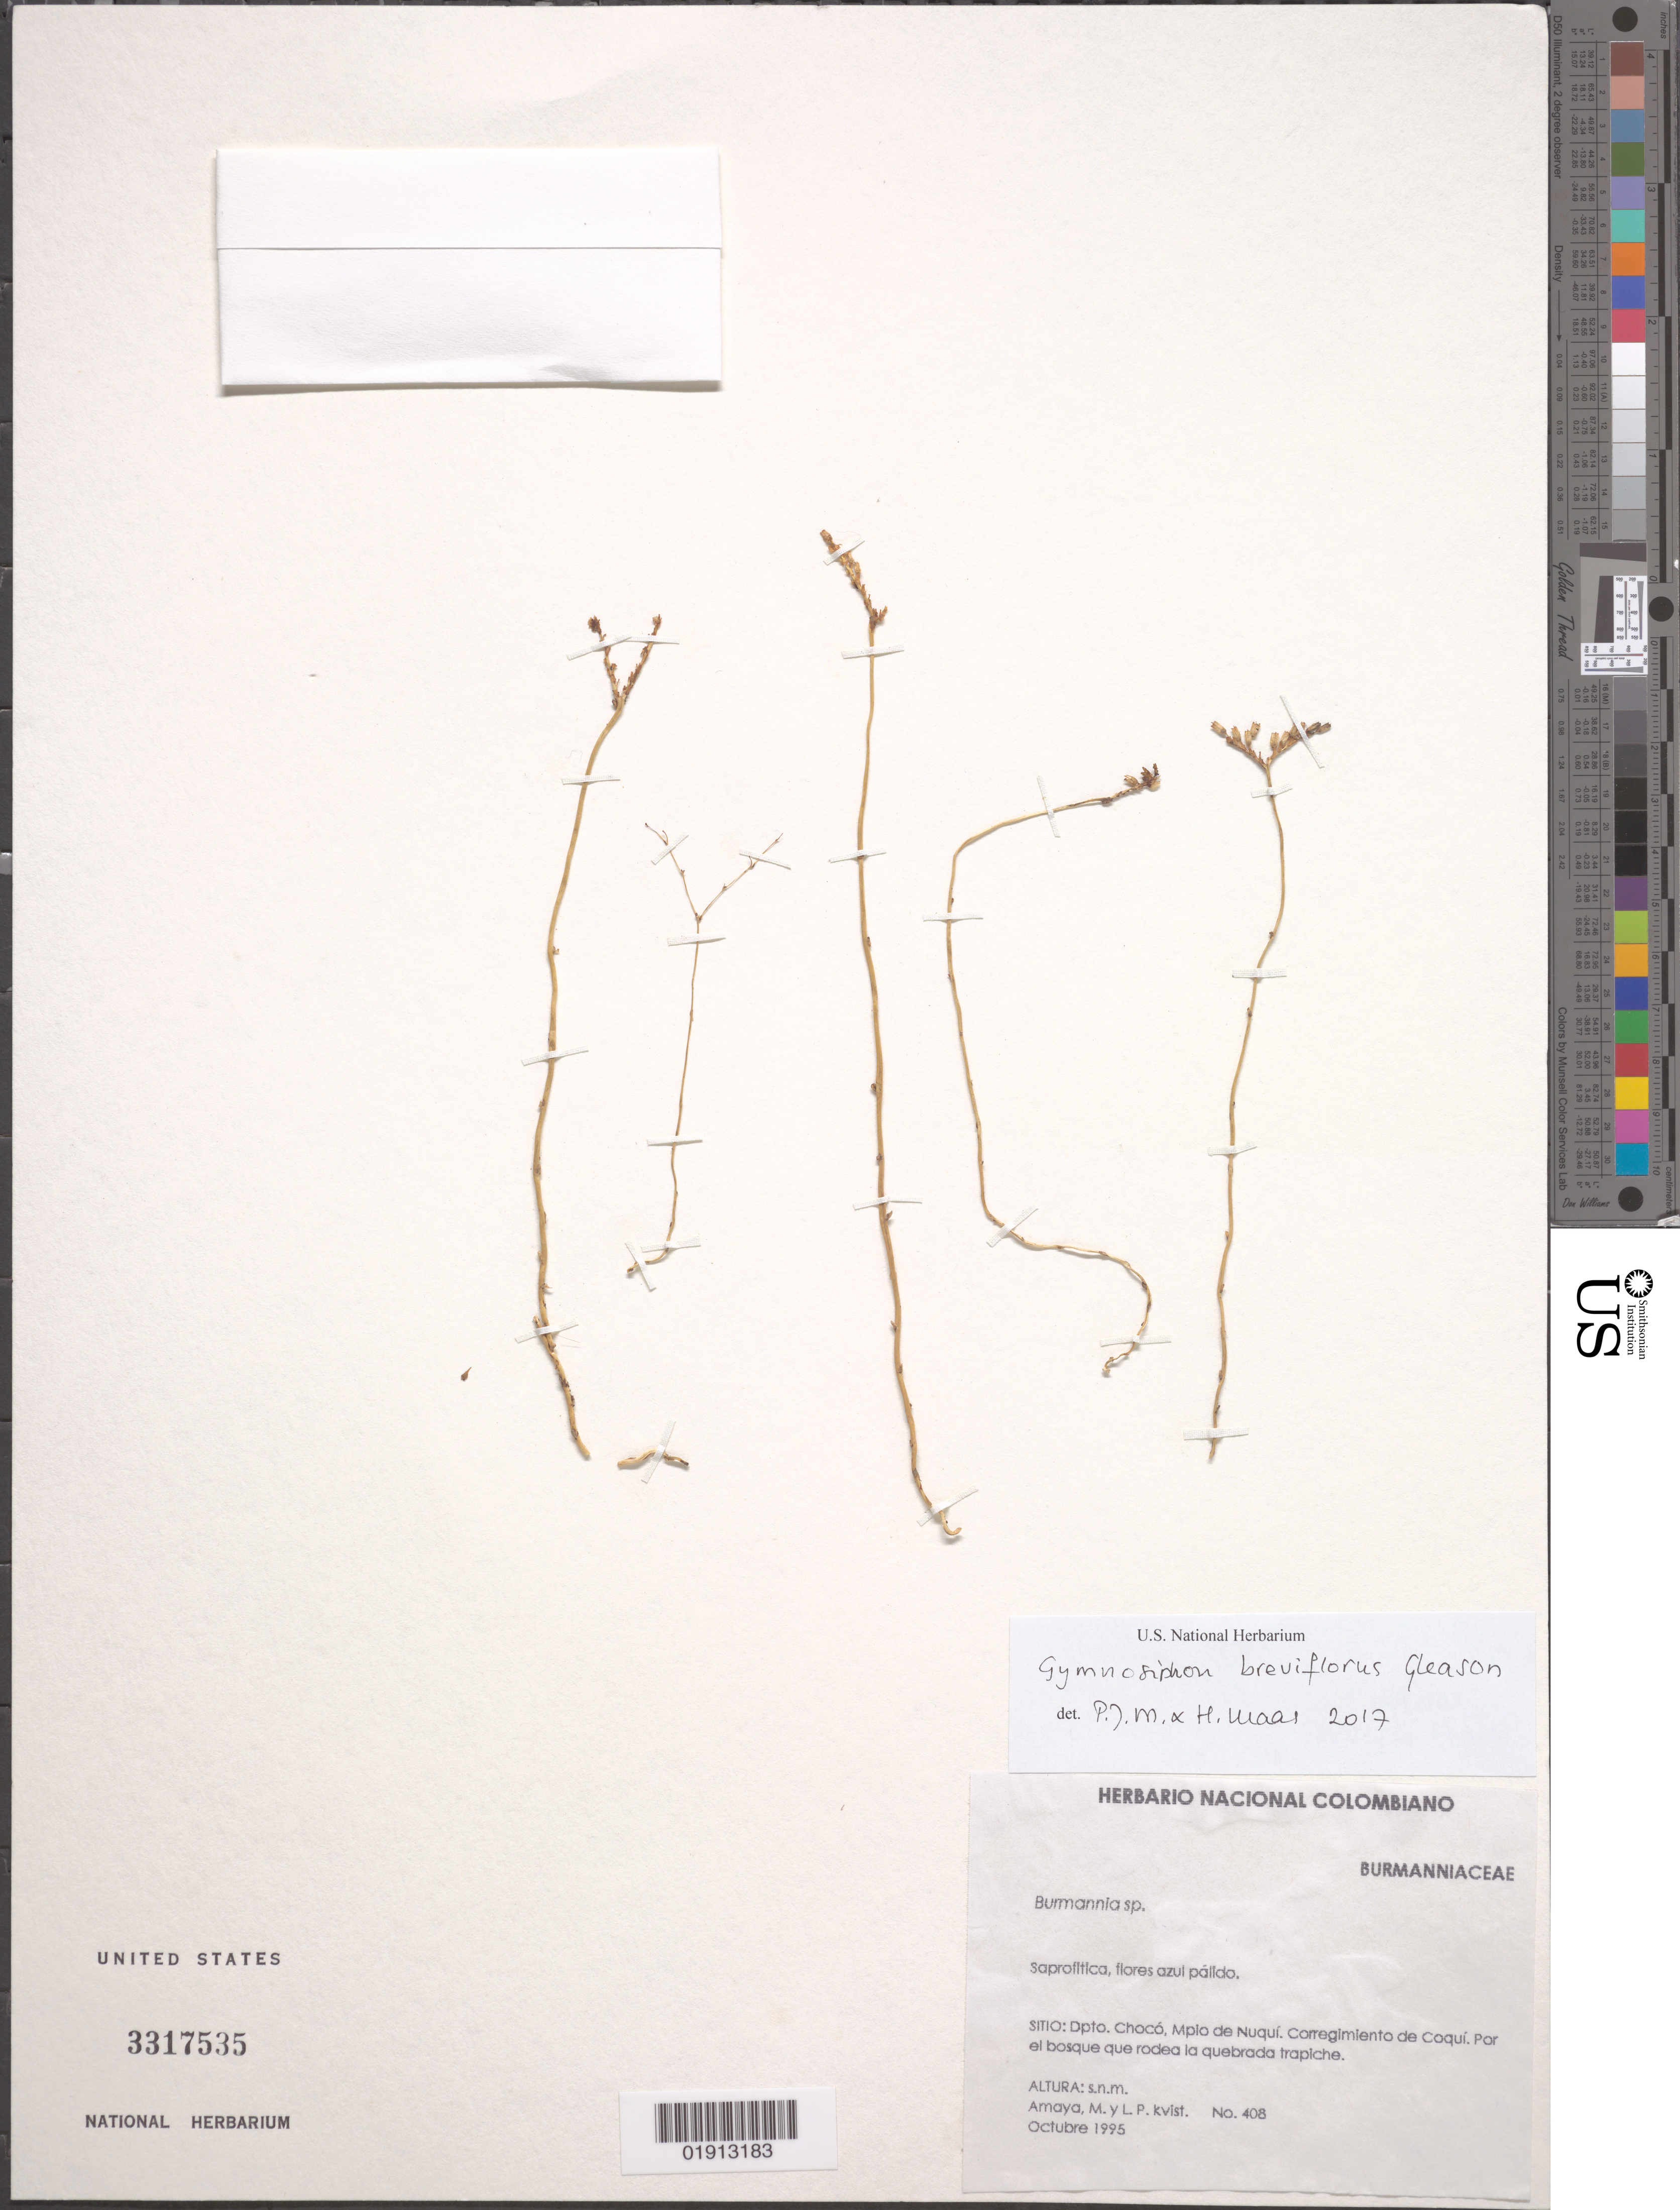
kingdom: Plantae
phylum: Tracheophyta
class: Liliopsida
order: Dioscoreales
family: Burmanniaceae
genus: Gymnosiphon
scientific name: Gymnosiphon breviflorus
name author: Gleason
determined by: Maas, Paul J.; Maas, H.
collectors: M. Amaya & L. P. Kvist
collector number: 408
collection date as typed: Oct 1995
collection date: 1995-10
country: Colombia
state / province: Chocó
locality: Mpio. de Nuquí. Corregimiento de Coquí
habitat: Por el bosque que rodea la quebrada trapiche.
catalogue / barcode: US 3317535